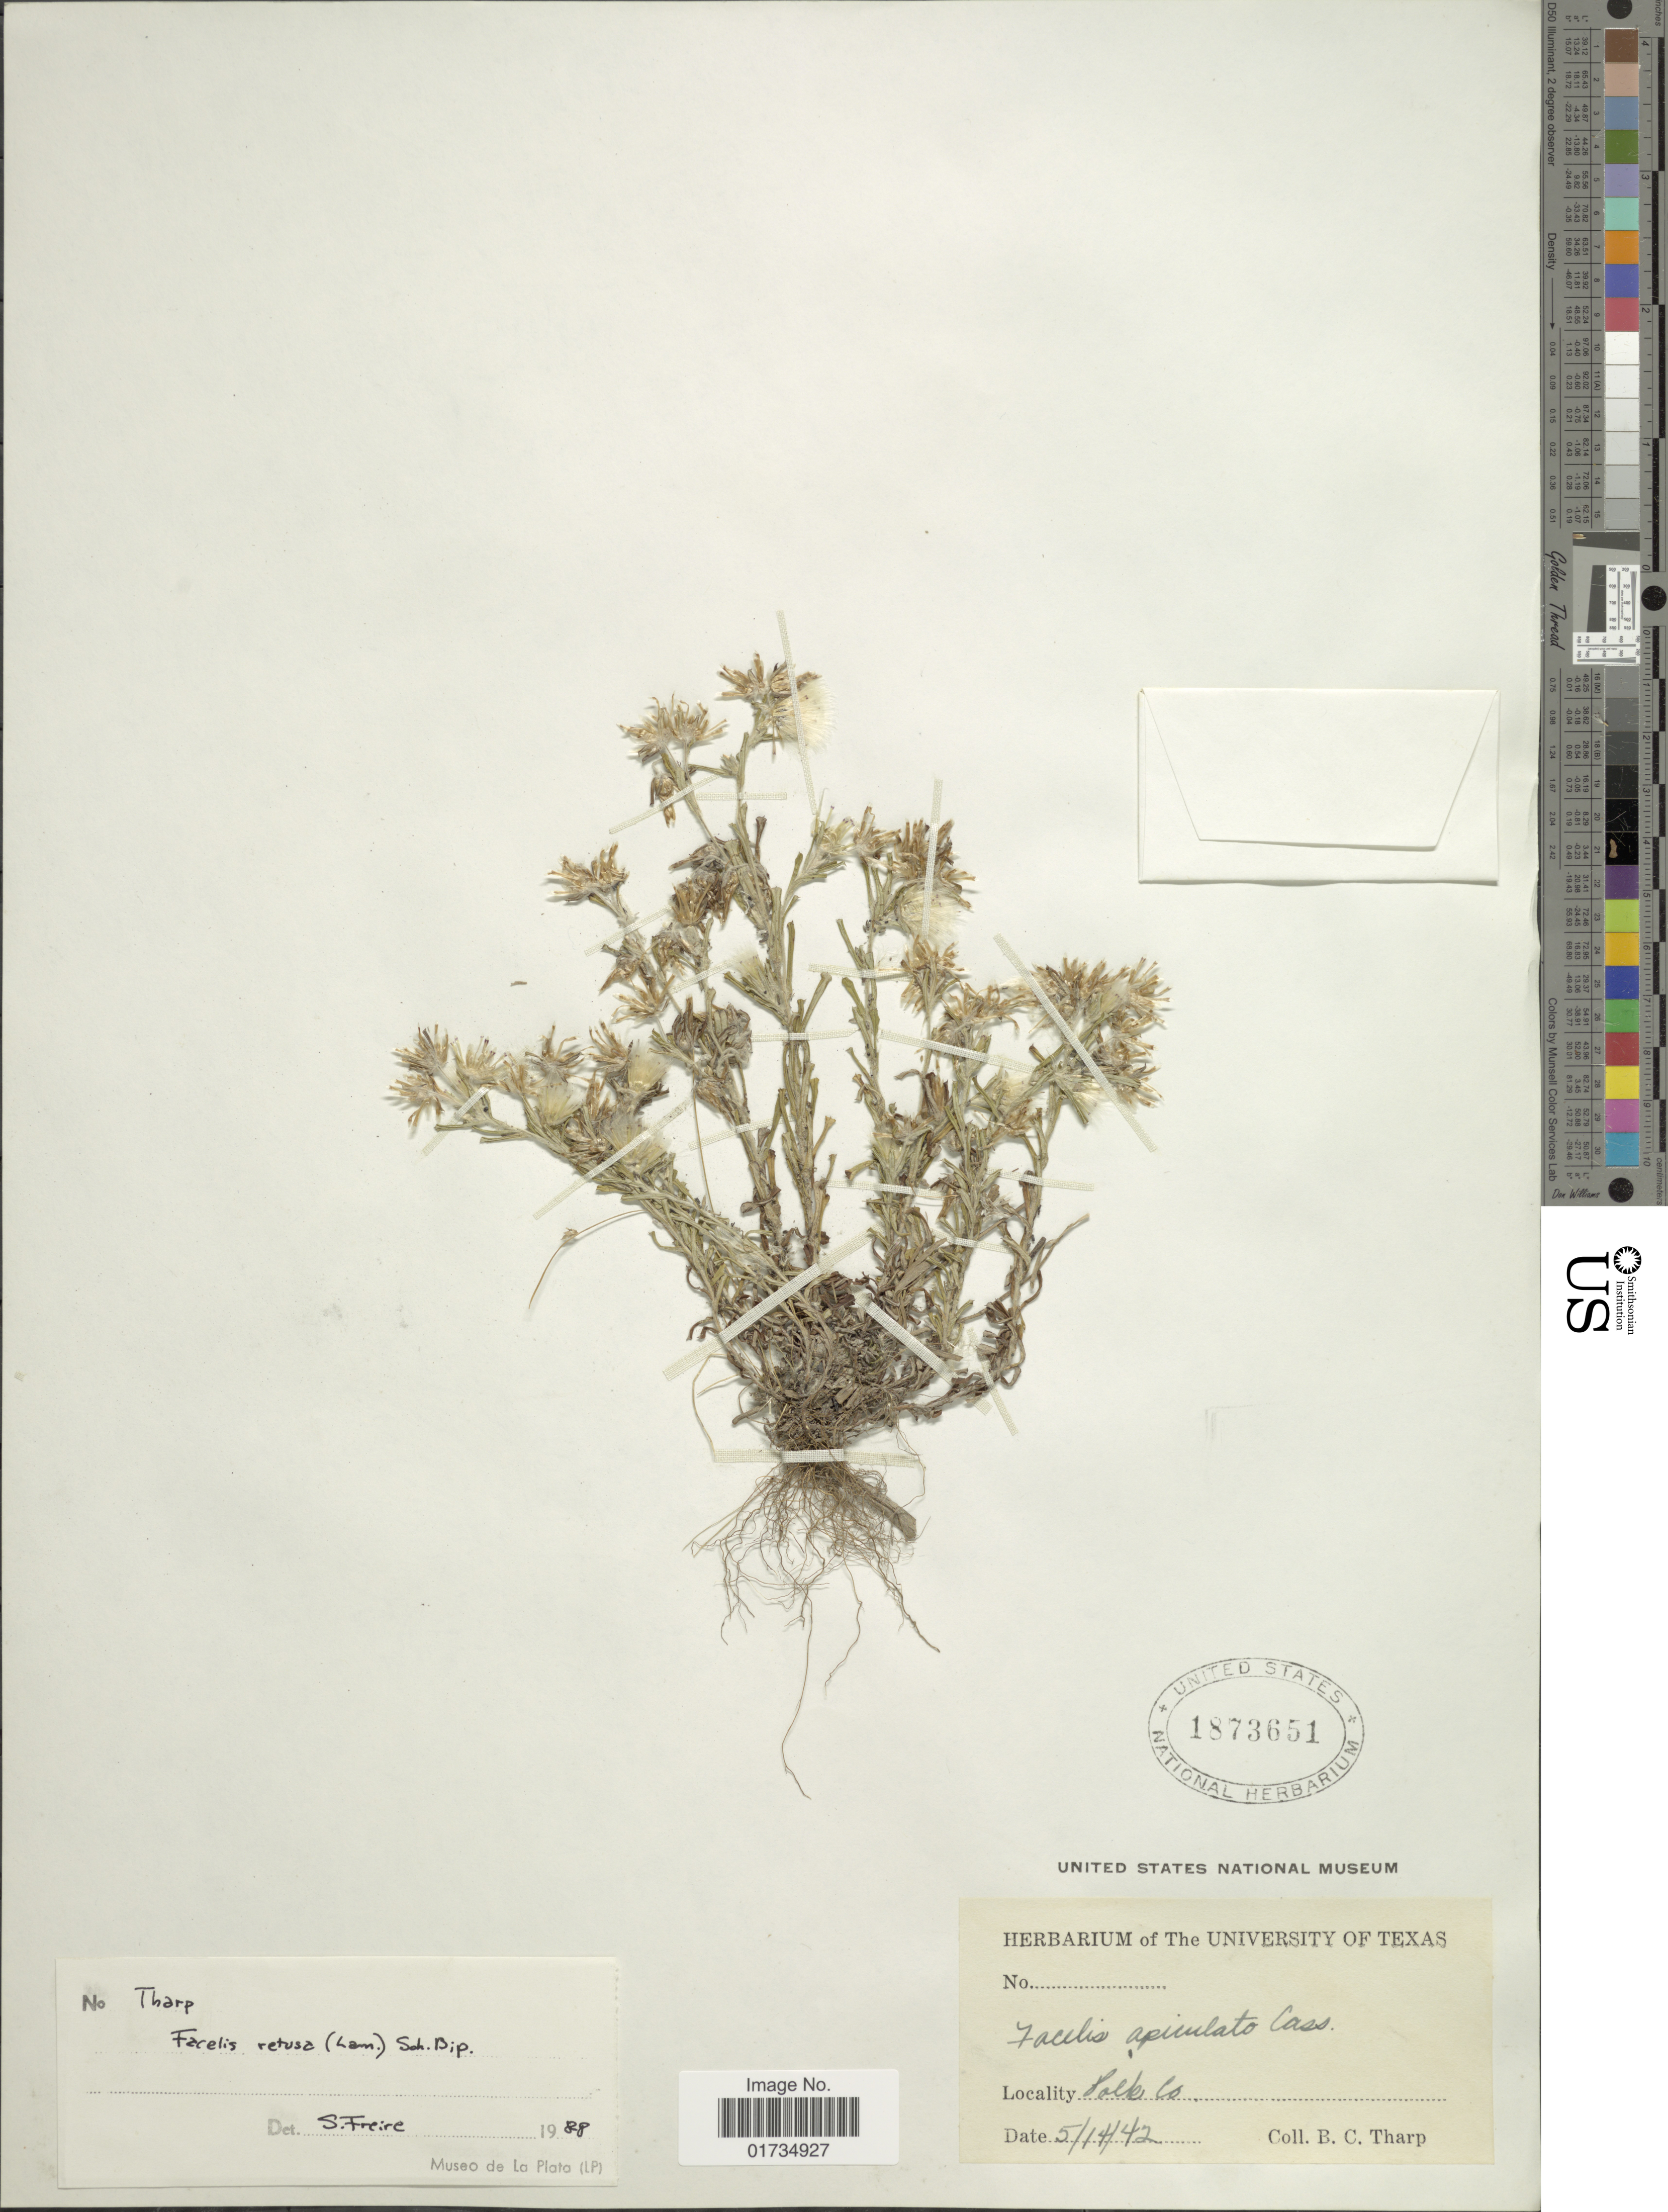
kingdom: Plantae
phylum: Tracheophyta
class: Magnoliopsida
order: Asterales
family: Asteraceae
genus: Facelis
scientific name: Facelis retusa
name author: (Lam.) Sch. Bip.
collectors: B. C. Tharp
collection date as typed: Transcribed d/m/y: 14/5/42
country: United States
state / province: Texas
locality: Texas. Polk Co.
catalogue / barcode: US 1873651